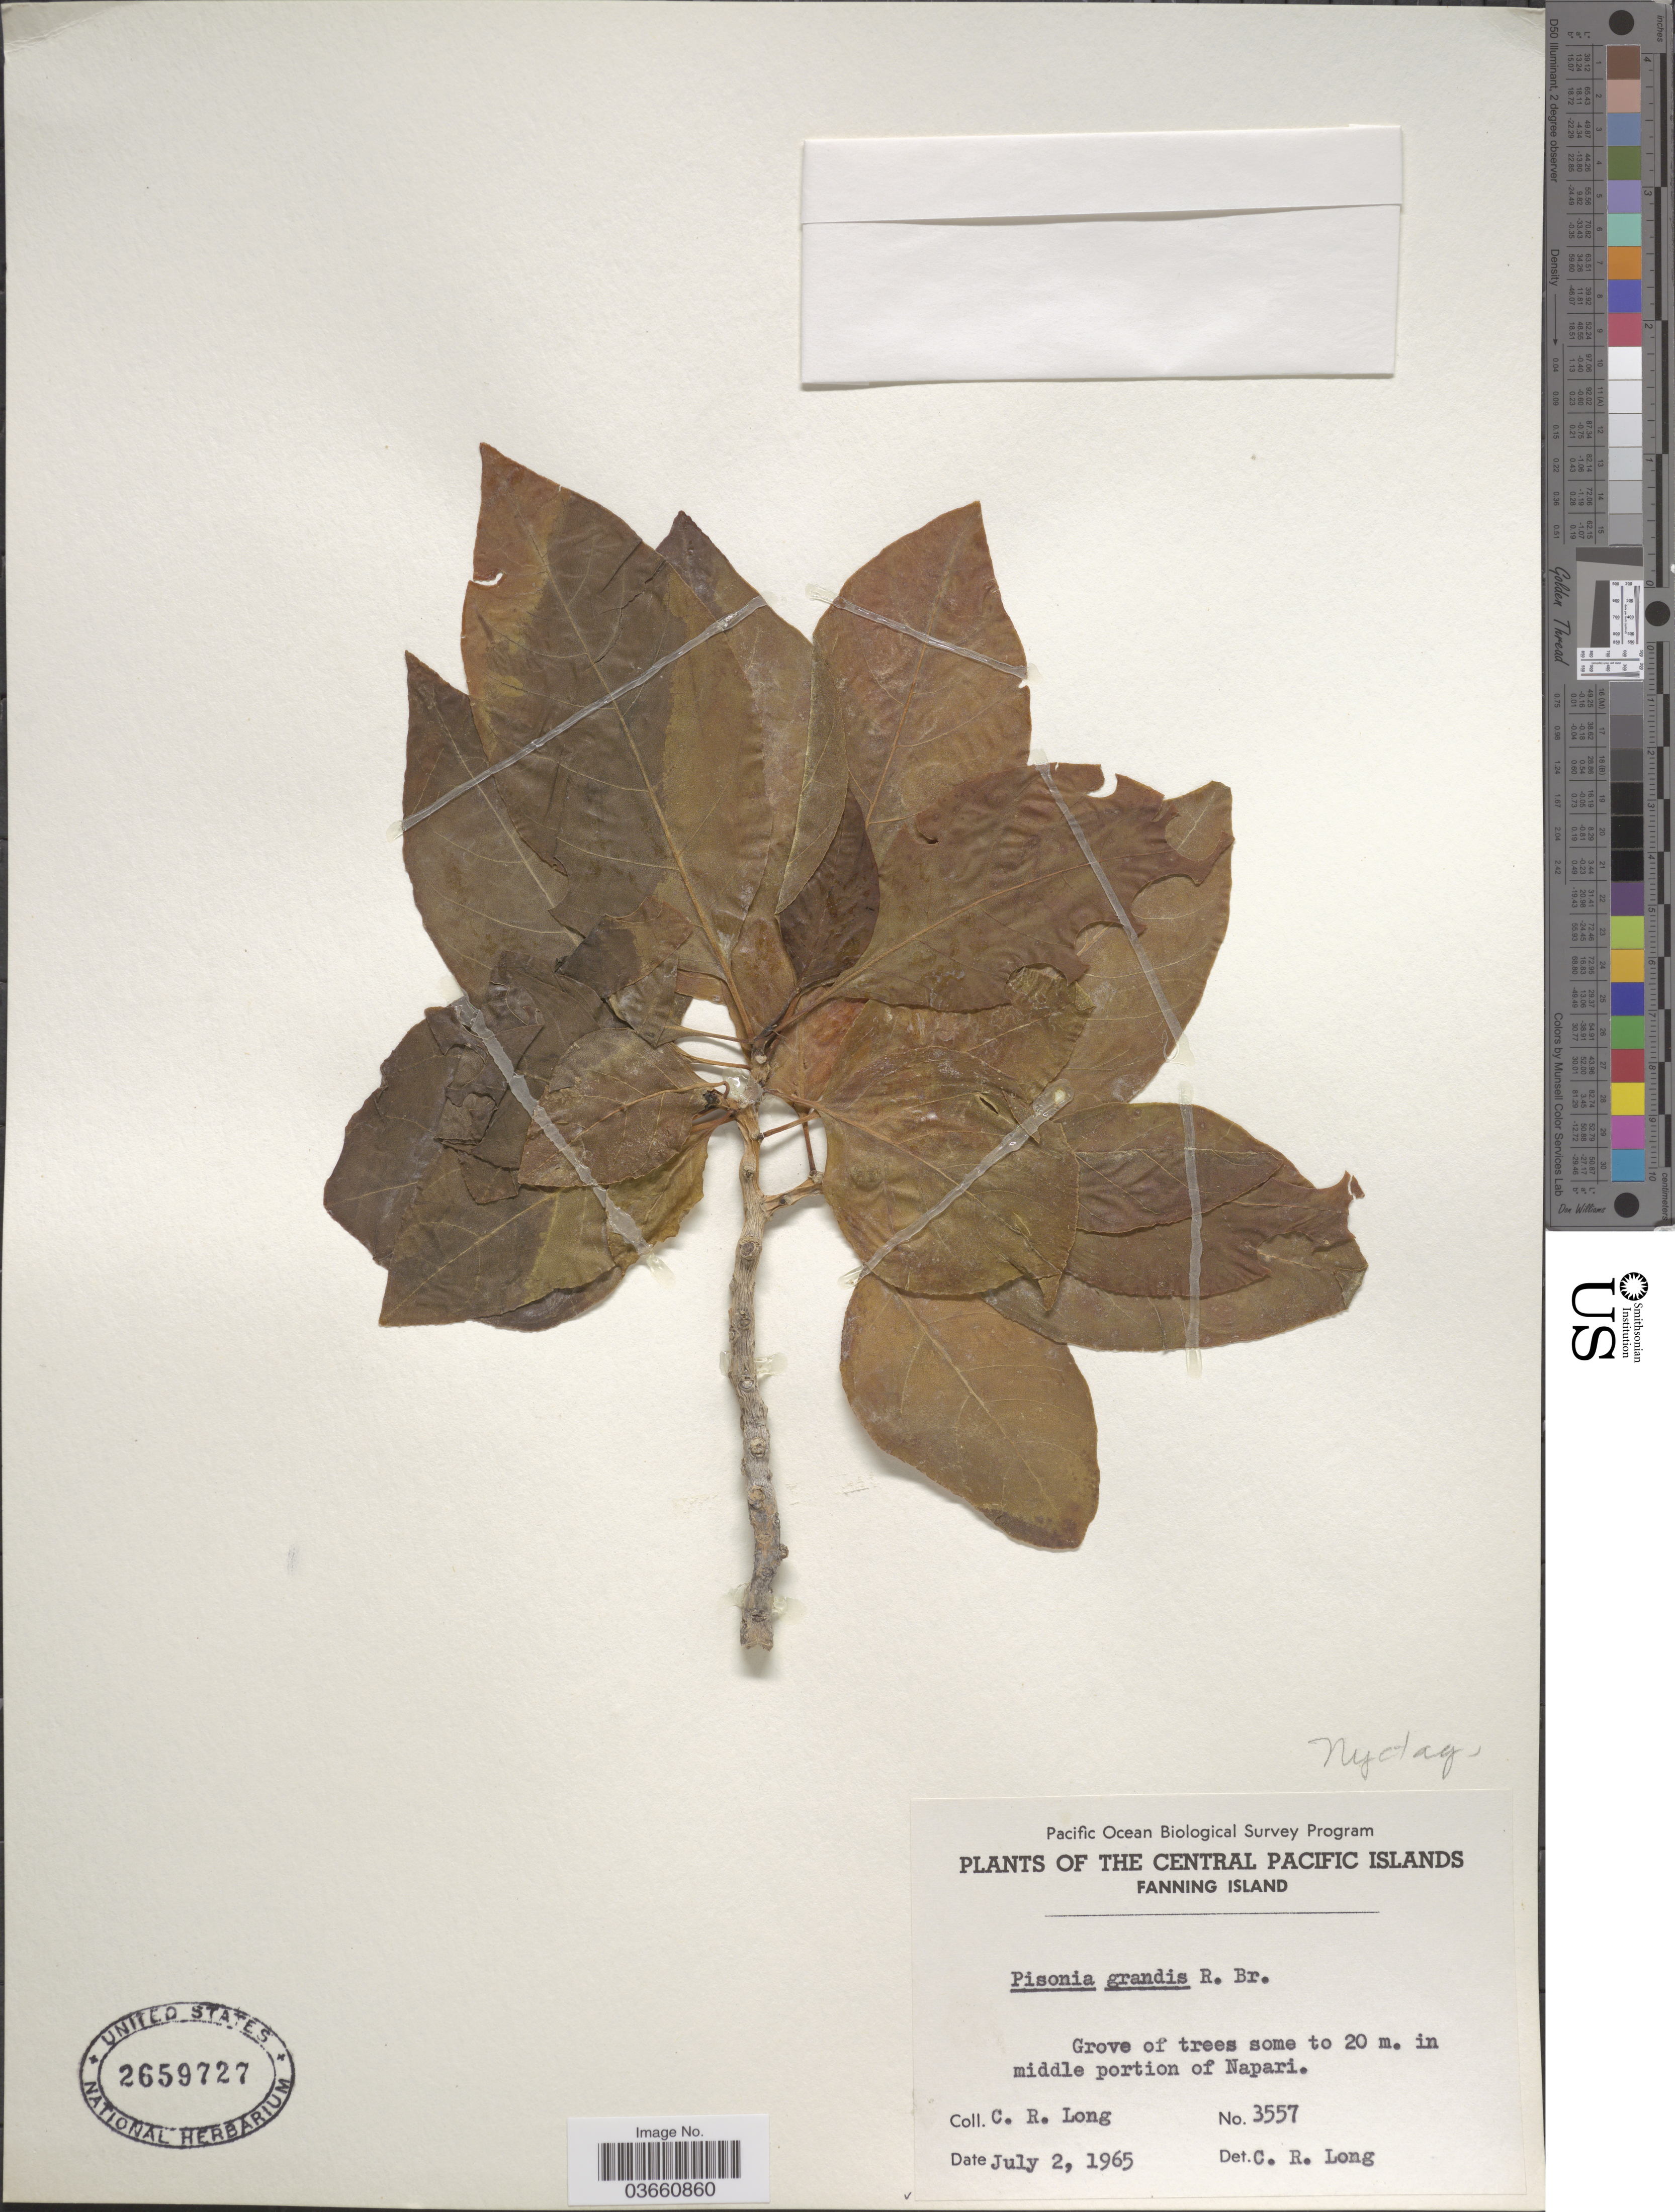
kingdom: Plantae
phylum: Tracheophyta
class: Magnoliopsida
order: Caryophyllales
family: Nyctaginaceae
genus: Pisonia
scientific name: Pisonia grandis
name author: R. Br.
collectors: C. R. Long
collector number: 3557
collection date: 1965-07-02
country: Kiribati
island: Fanning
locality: Central Pacific Islands. Fanning Island. In middle portion of Napari.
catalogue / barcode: US 2659727